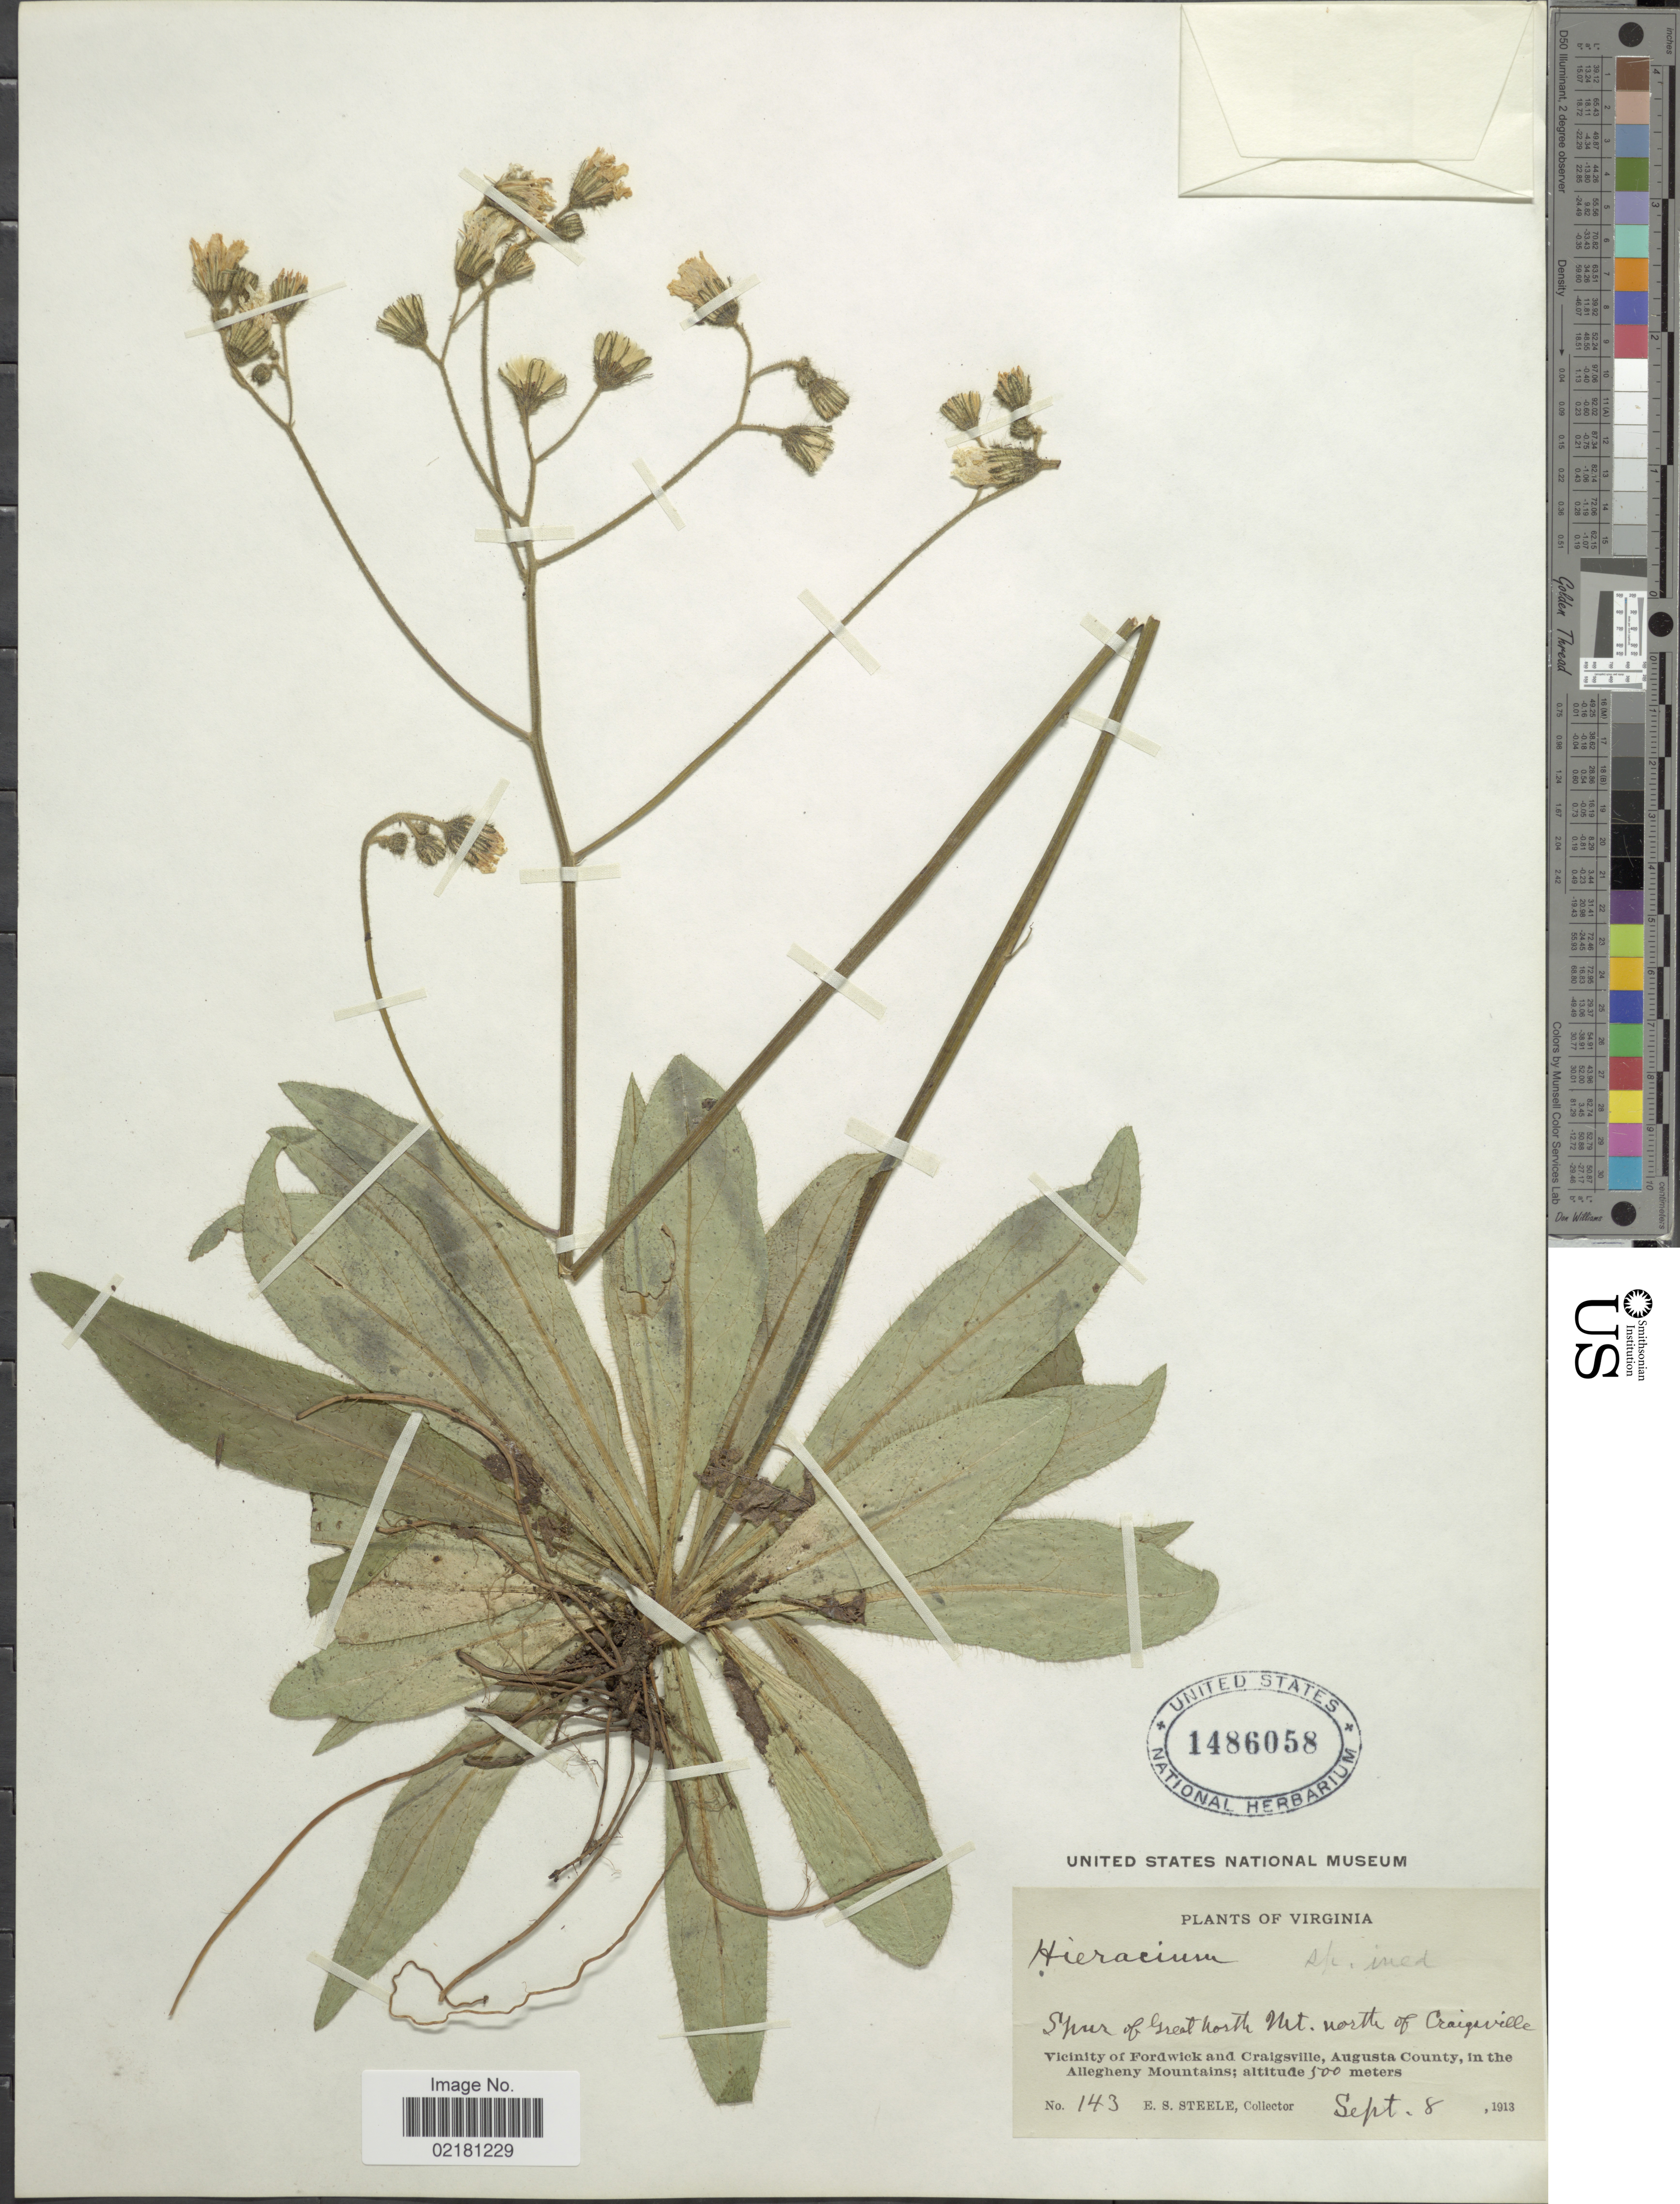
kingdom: Plantae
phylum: Tracheophyta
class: Magnoliopsida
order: Asterales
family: Asteraceae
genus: Hieracium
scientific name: Hieracium repandulare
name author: Druce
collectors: E. Steele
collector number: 143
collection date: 1913-09-08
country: United States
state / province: Virginia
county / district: Augusta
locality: Spur of Great North Mt. north of Craigsville, vicinity of Fordwick and Craigsville, Augusta County, in the Allegheny Mountains.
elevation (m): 500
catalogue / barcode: US 1486058